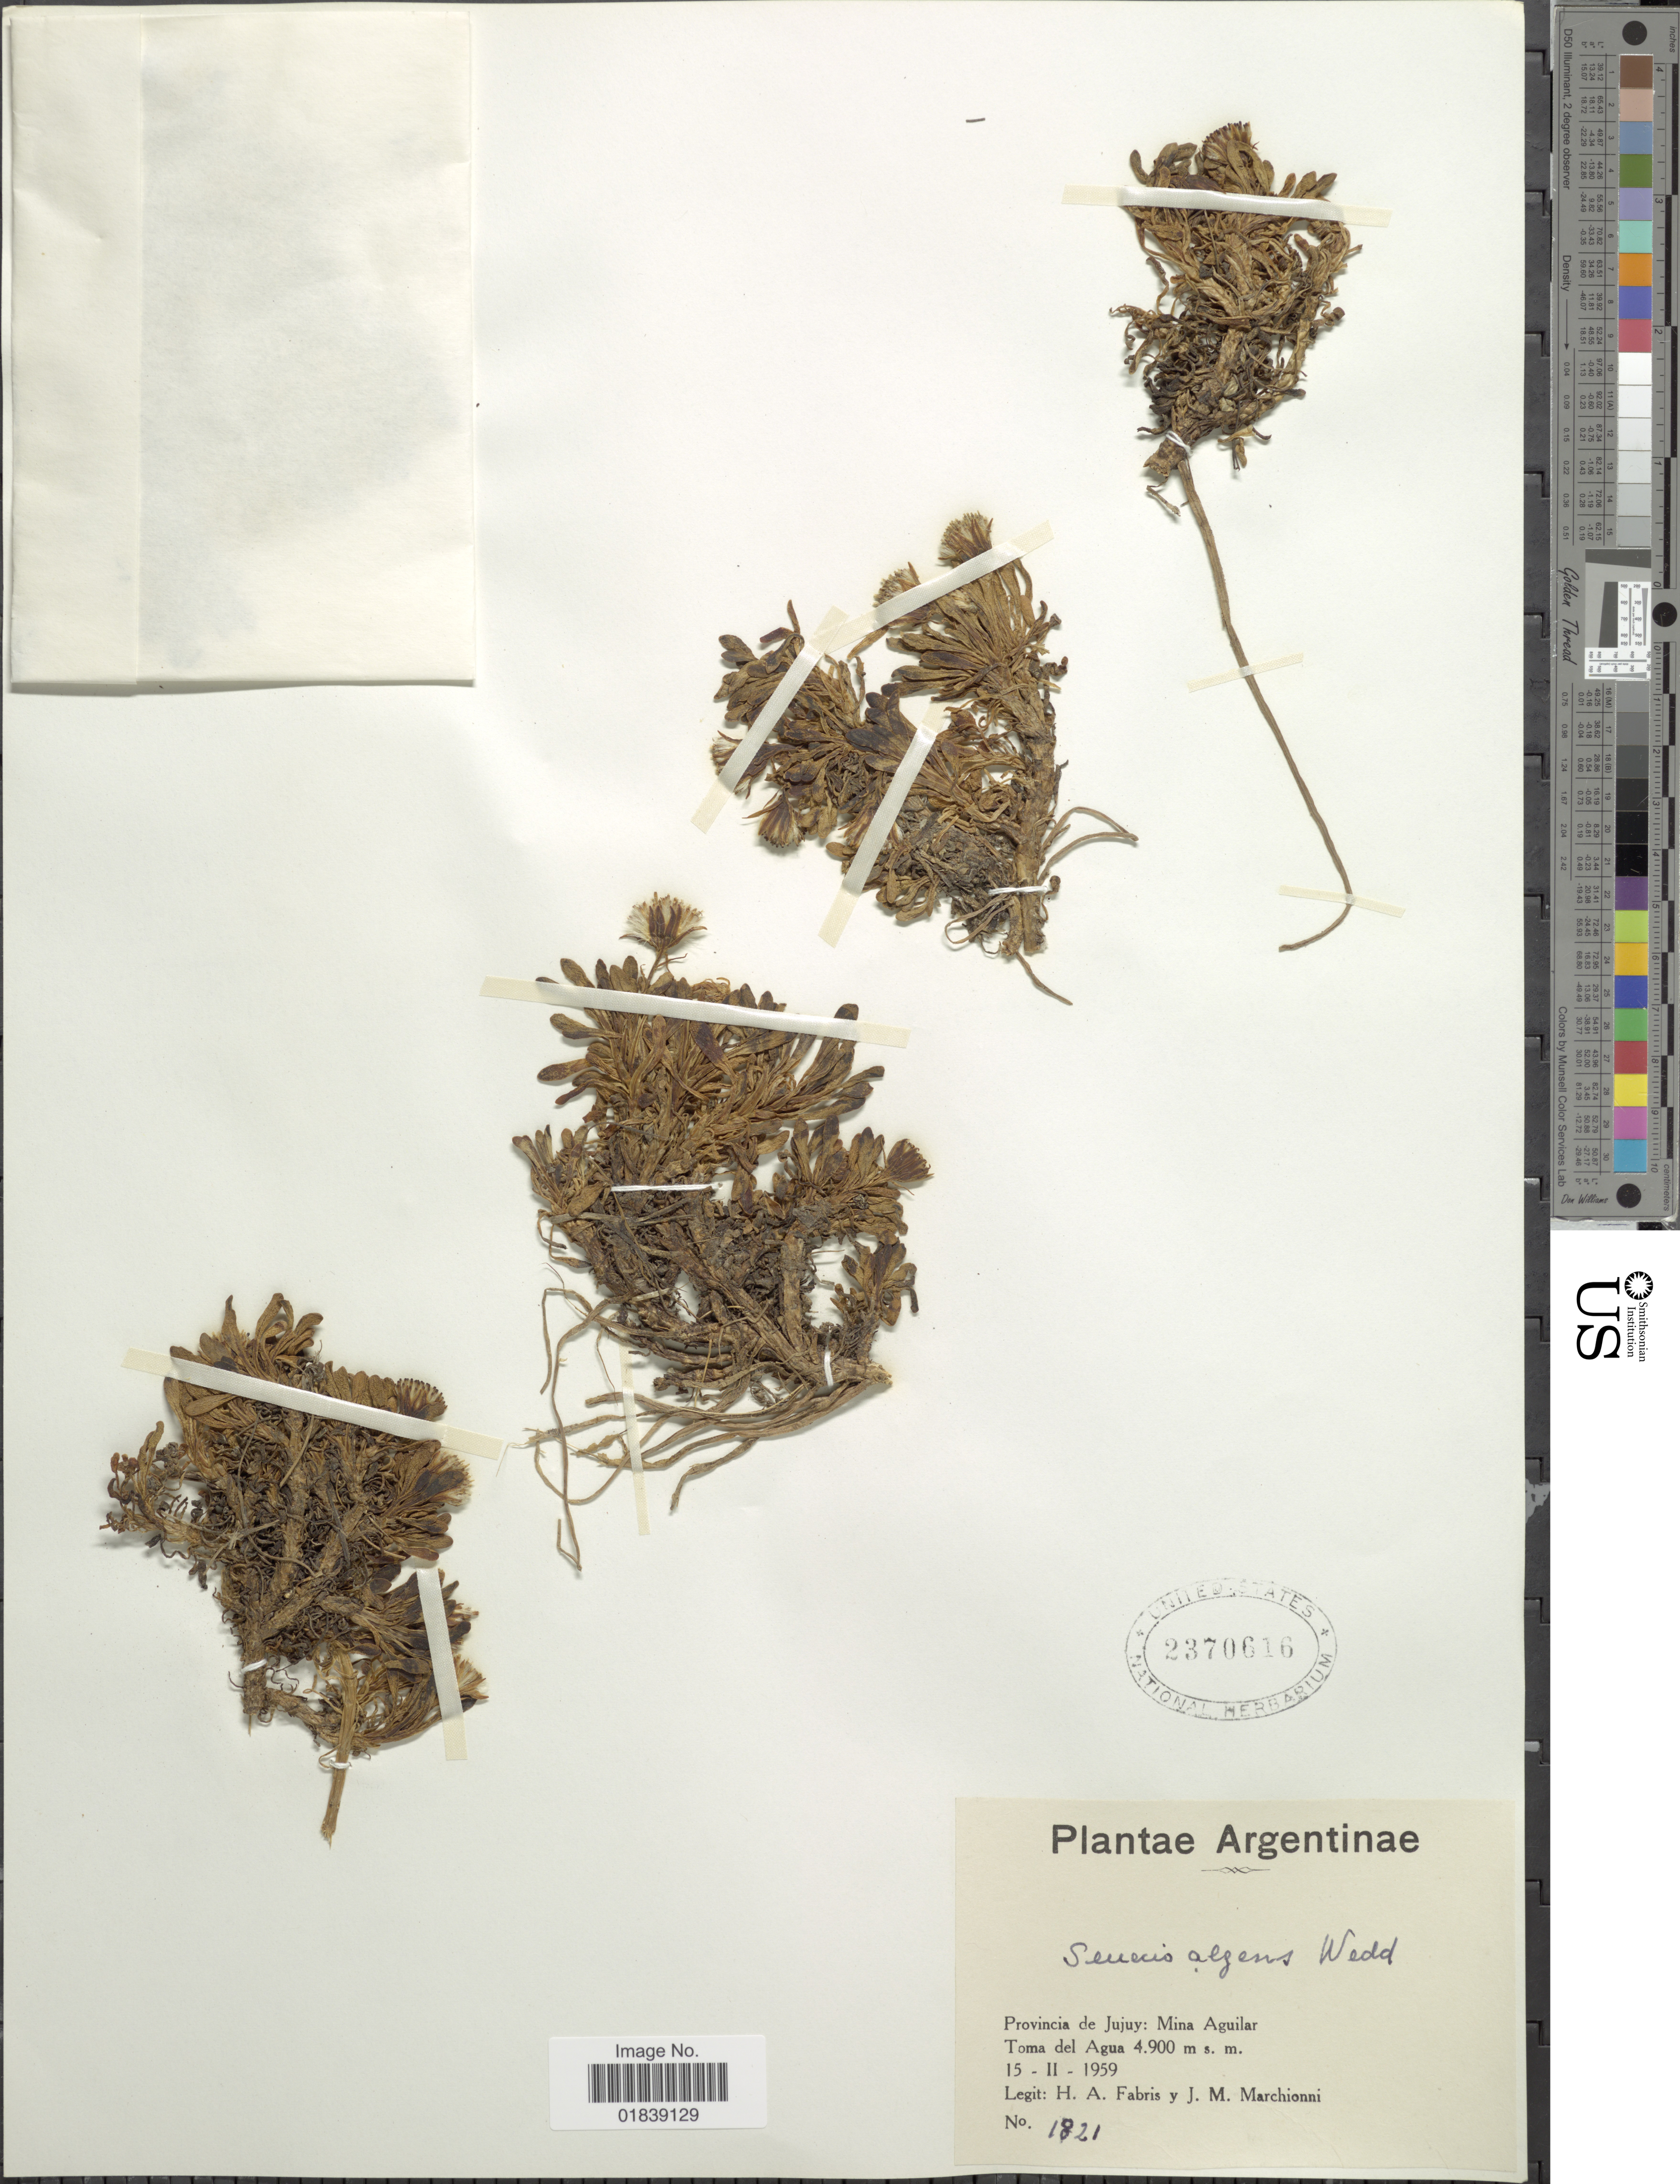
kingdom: Plantae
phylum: Tracheophyta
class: Magnoliopsida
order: Asterales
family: Asteraceae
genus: Senecio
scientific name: Senecio algens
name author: Wedd.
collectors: H. A. Fabris & J. Marchionni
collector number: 1821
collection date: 1959-02-15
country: Argentina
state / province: Jujuy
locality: Mina Aguilar, Toma del Agua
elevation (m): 4900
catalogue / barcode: US 2370616